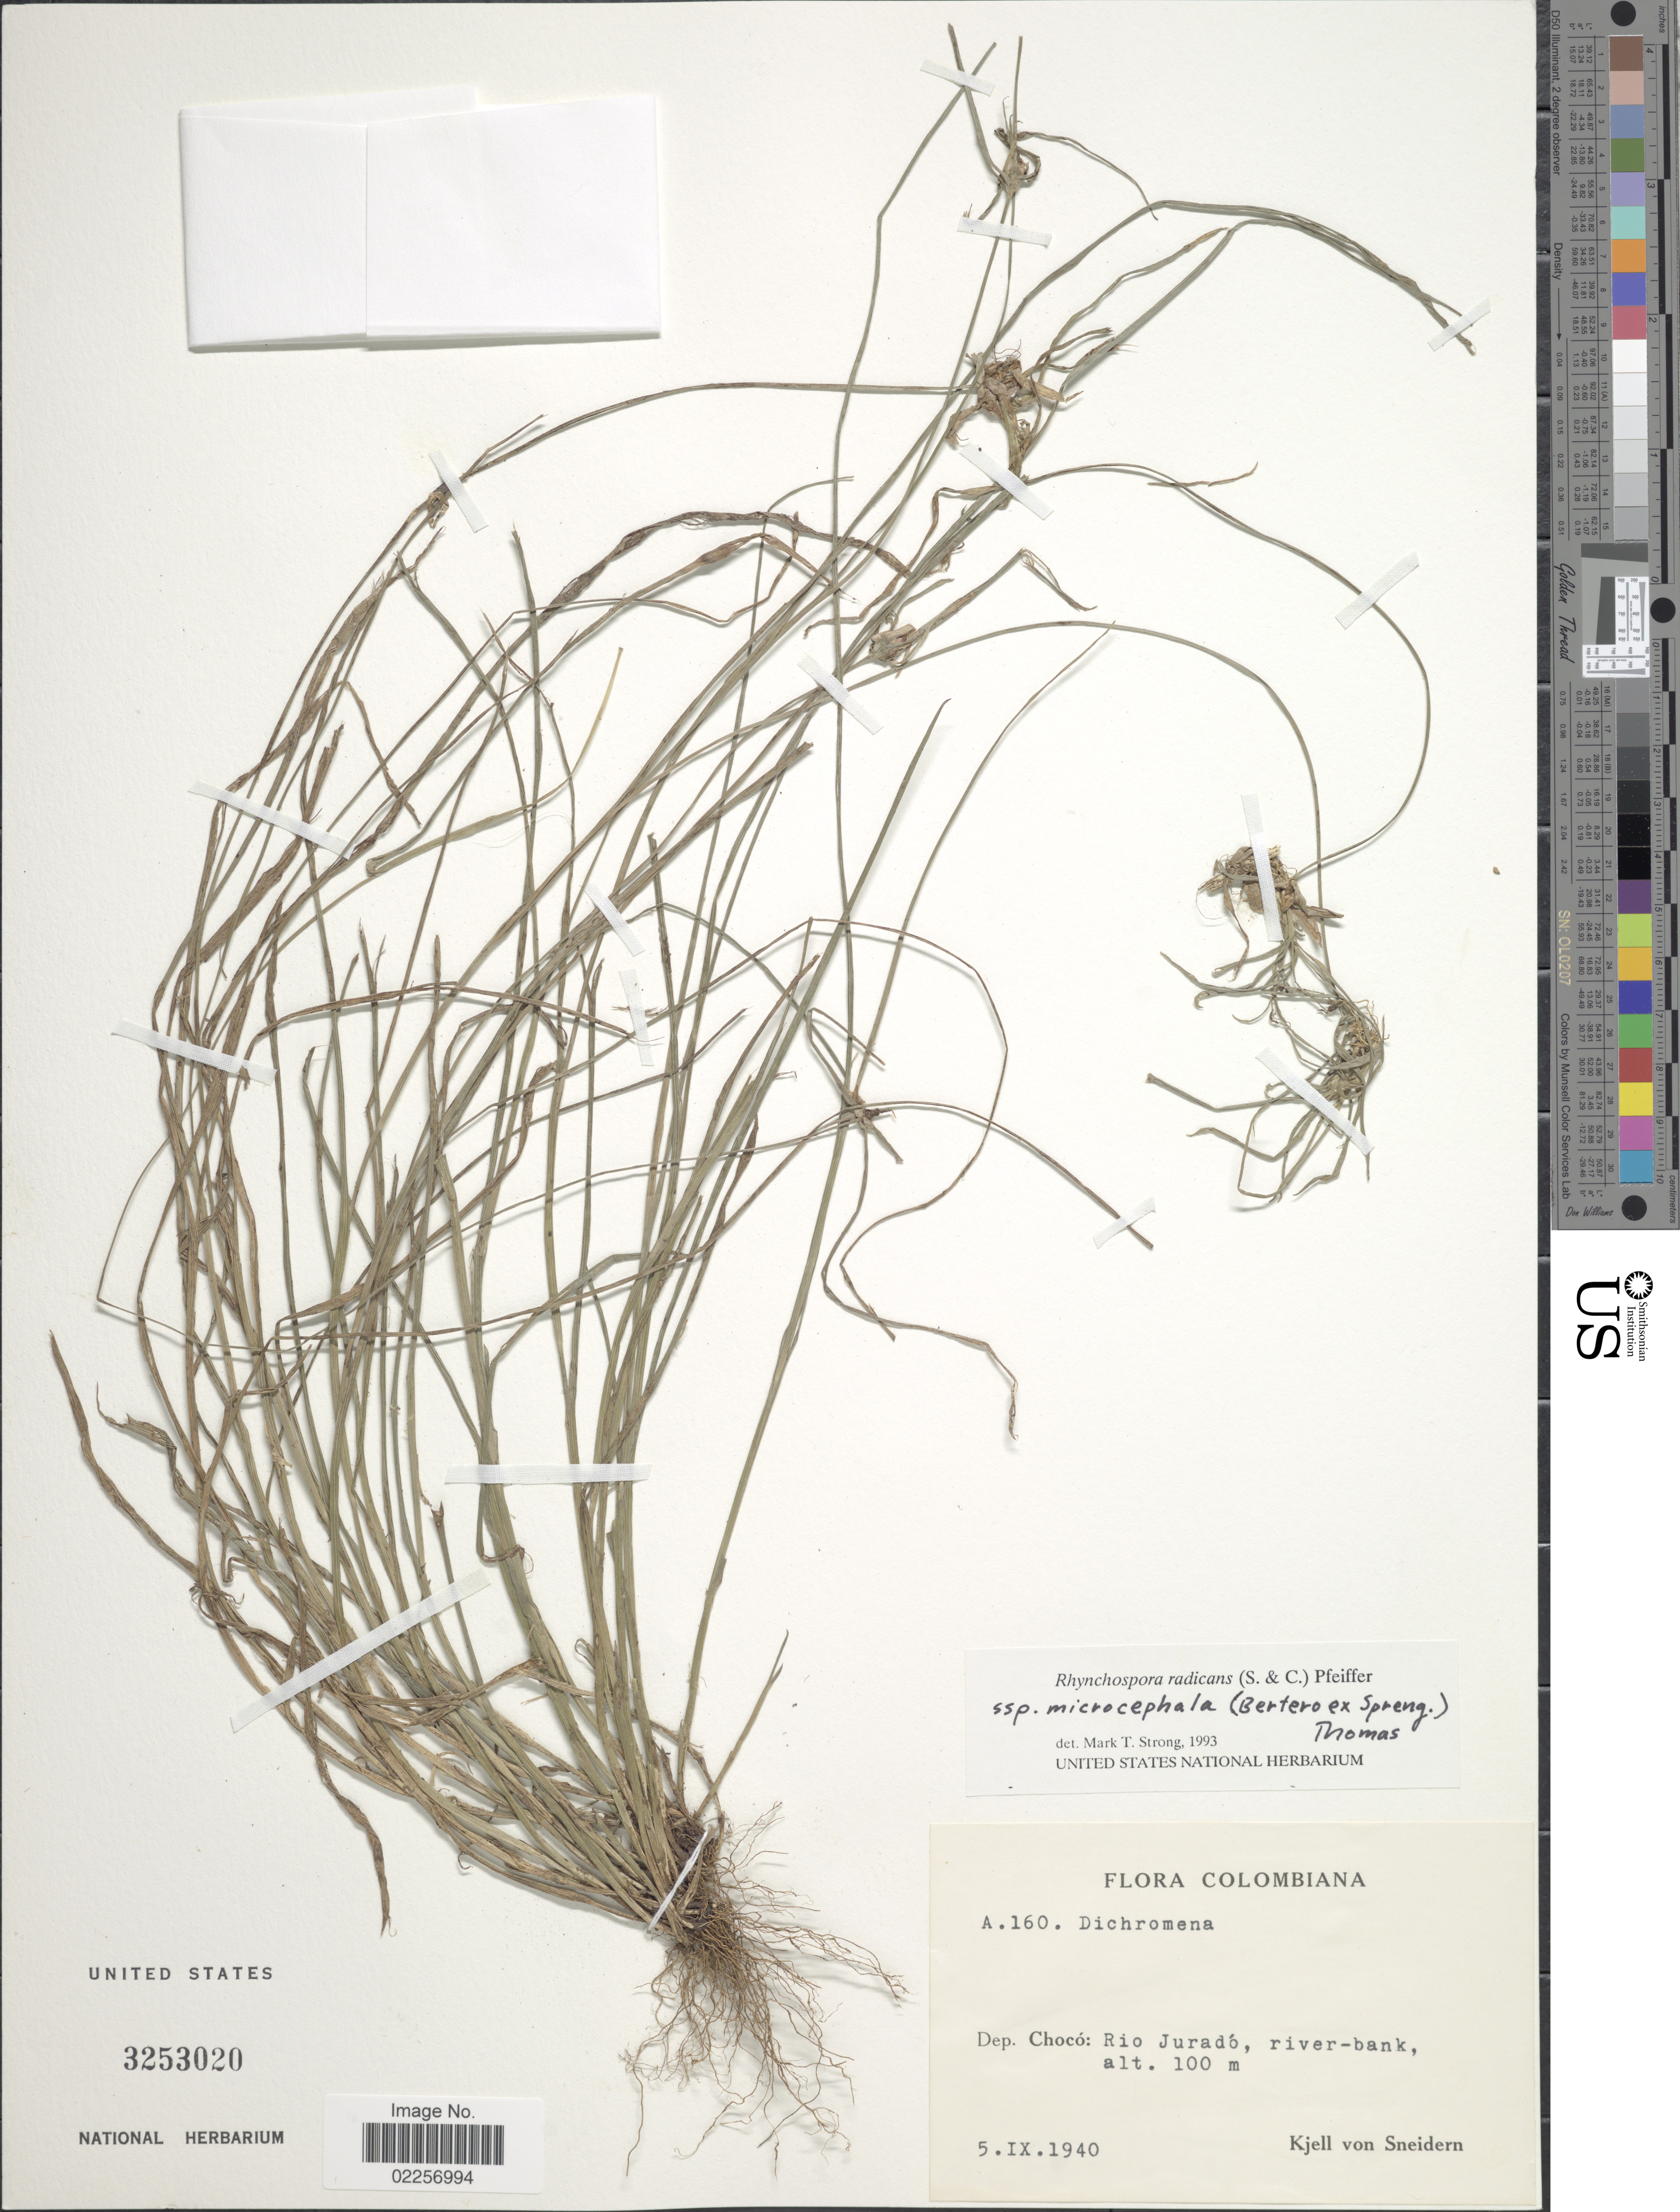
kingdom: Plantae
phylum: Tracheophyta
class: Liliopsida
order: Poales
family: Cyperaceae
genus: Rhynchospora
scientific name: Rhynchospora radicans subsp. microcephala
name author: (Bertero ex Spreng.) W.W. Thomas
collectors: K. von Sneidern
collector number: A.160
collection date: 1940-09-05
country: Colombia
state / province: Chocó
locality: Rio Jurado, river-bank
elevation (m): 100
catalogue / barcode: US 3253020